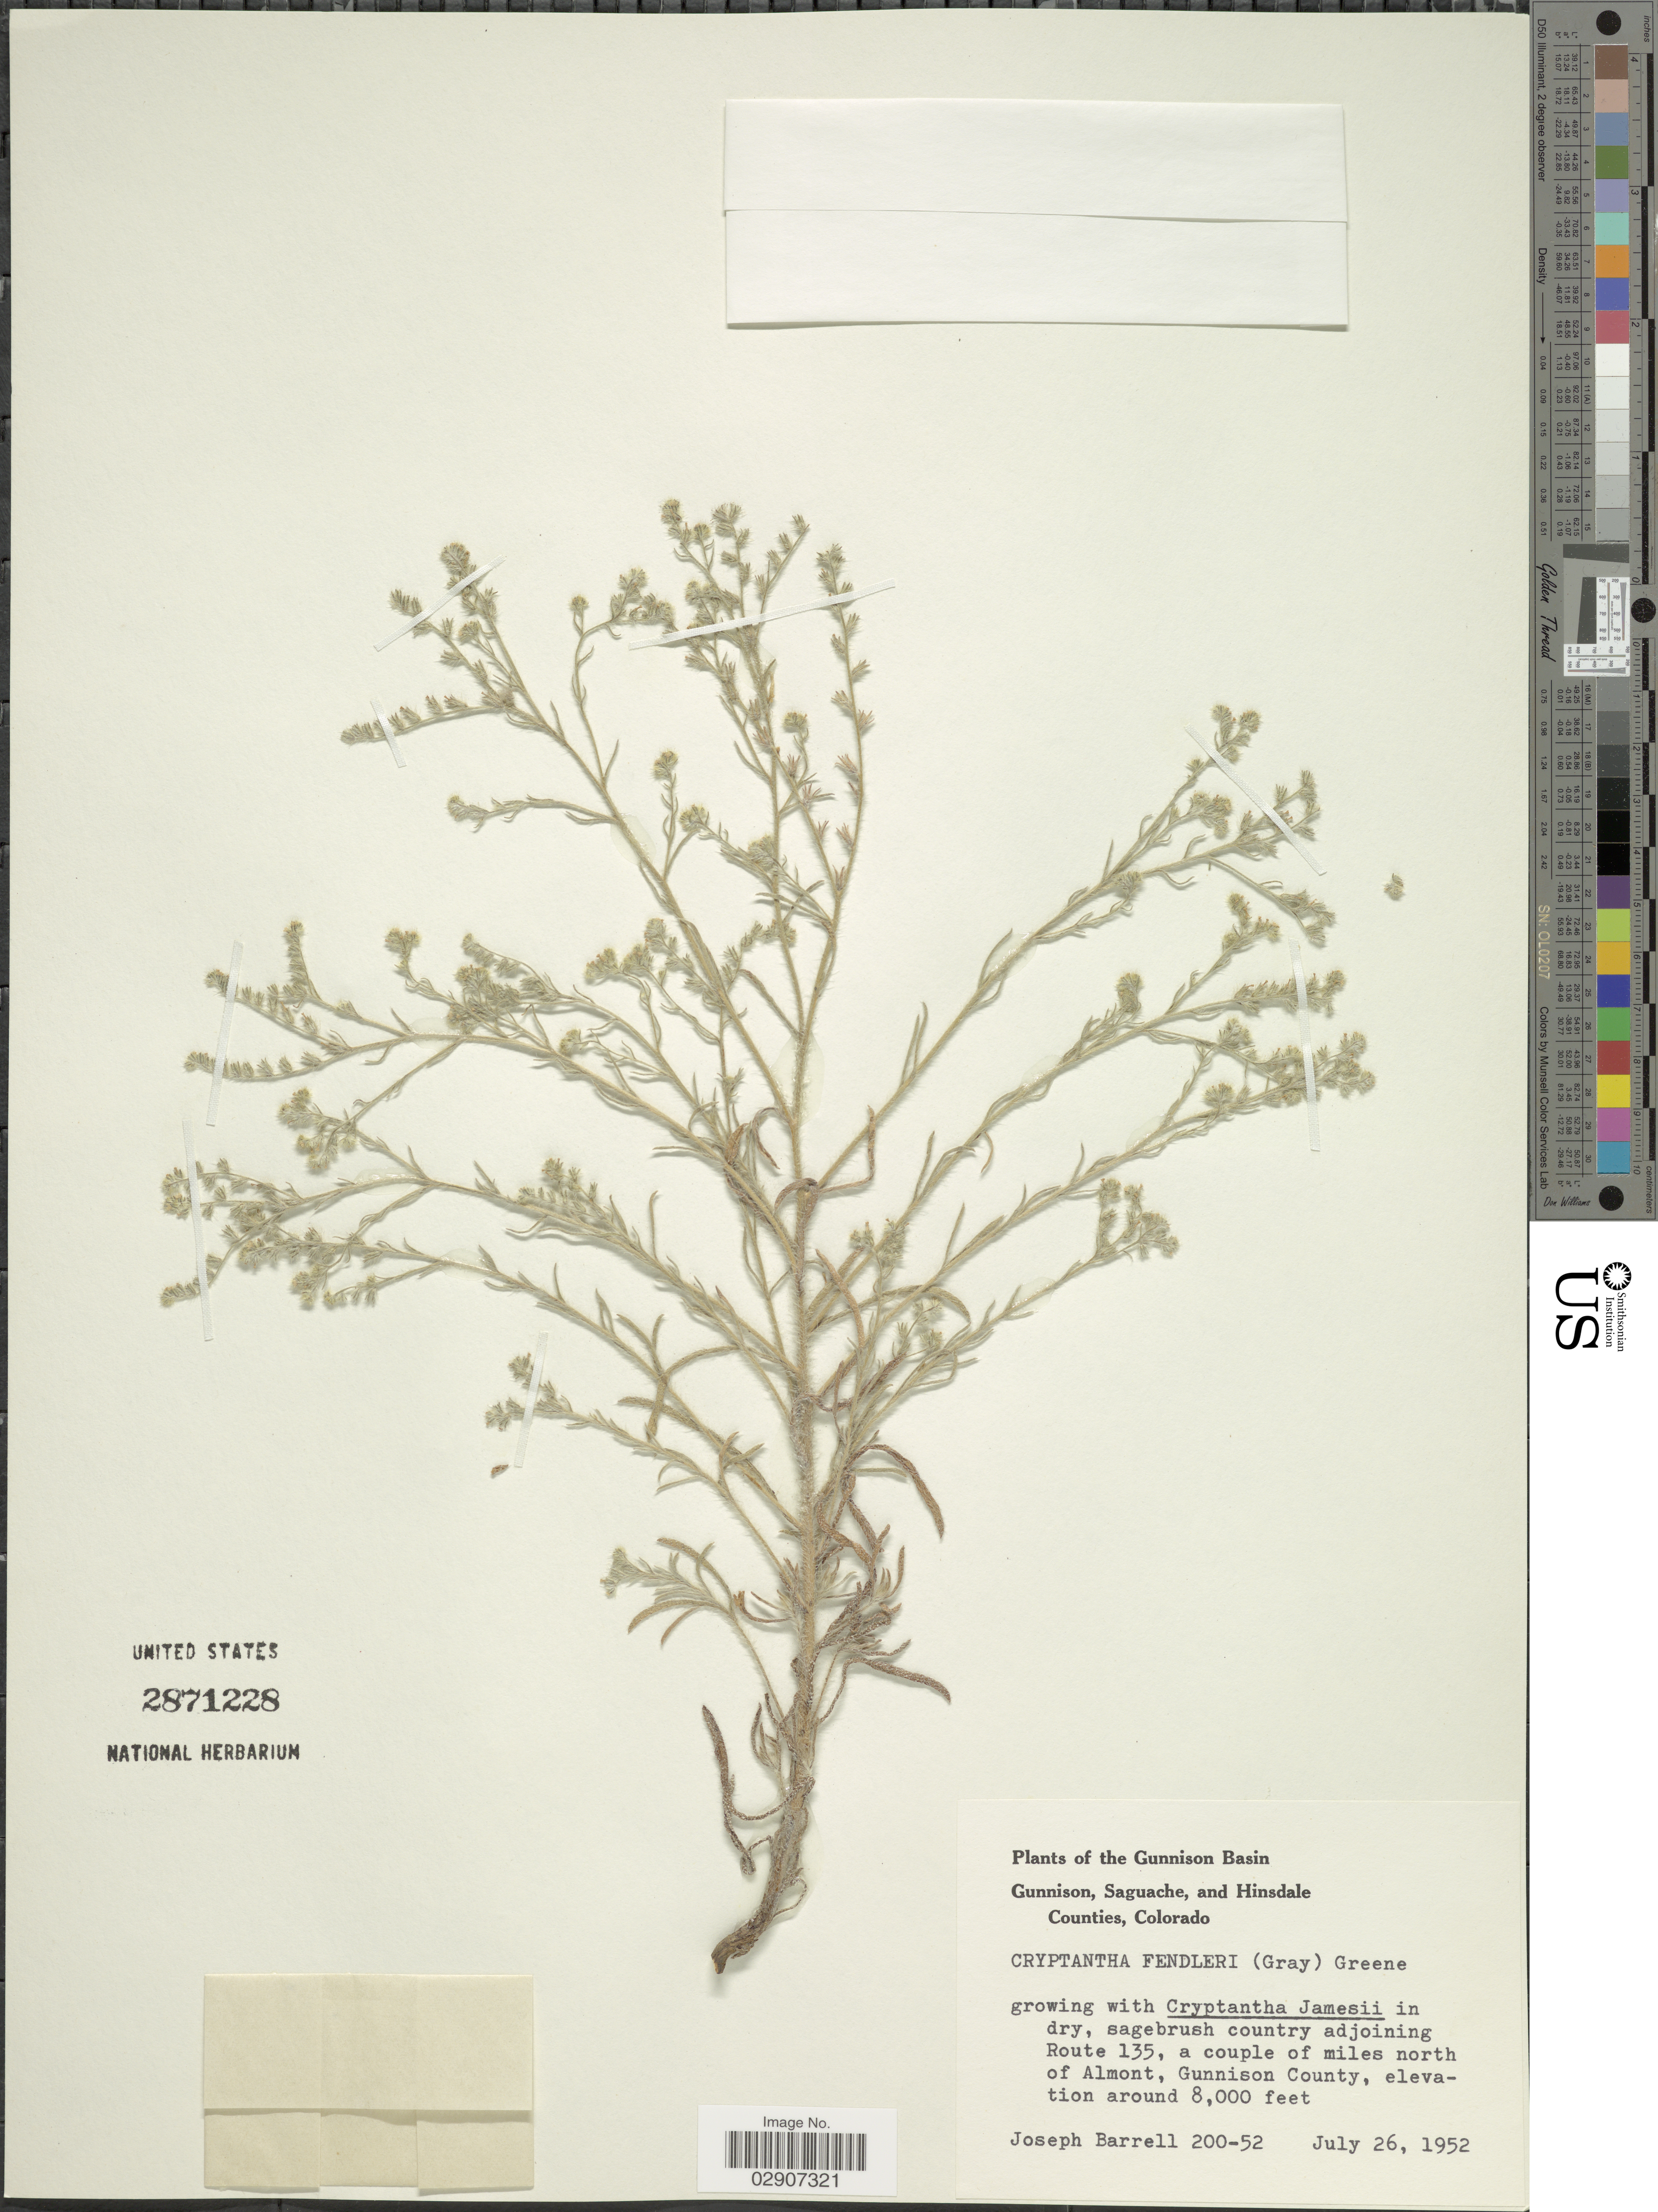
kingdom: Plantae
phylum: Tracheophyta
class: Magnoliopsida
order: Boraginales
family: Boraginaceae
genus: Cryptantha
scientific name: Cryptantha fendleri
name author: (A. Gray) Greene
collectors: J. Barrell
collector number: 200-52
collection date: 1952-07-26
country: United States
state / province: Colorado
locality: The Gunnison Basin, Route 135, a couple miles north of Almont, Gunnison County.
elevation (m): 2438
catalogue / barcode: US 2871228